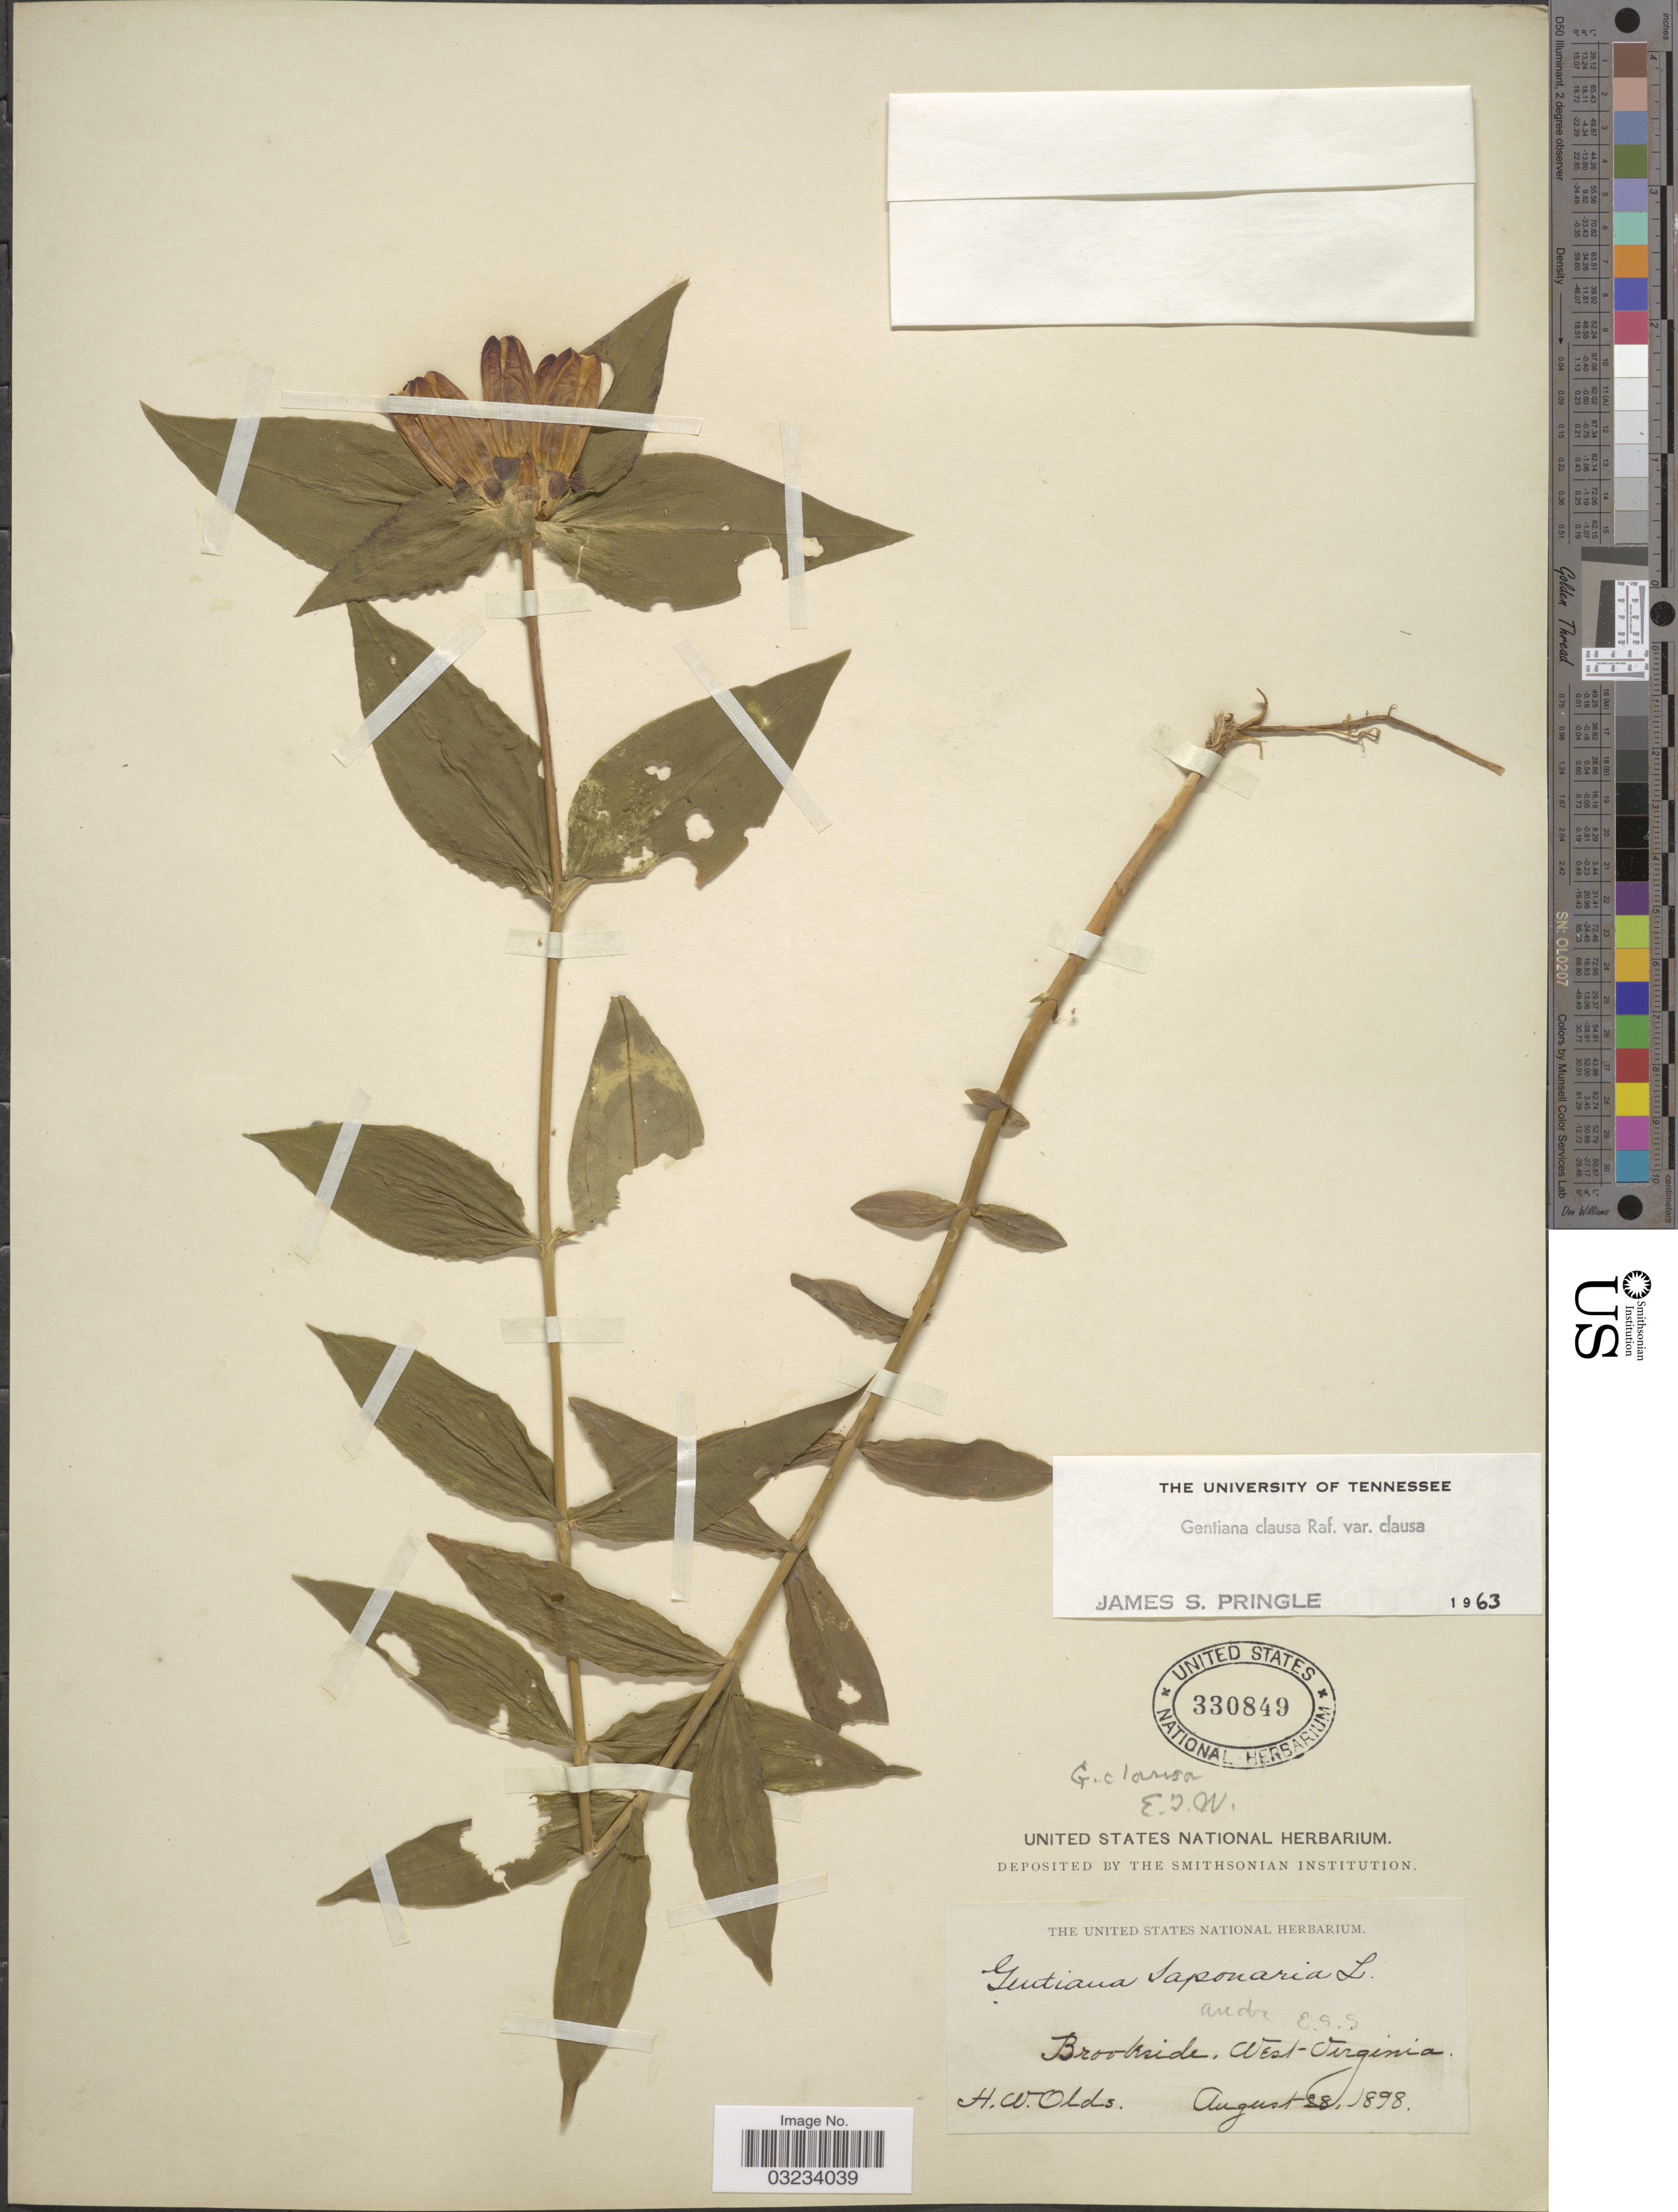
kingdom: Plantae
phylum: Tracheophyta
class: Magnoliopsida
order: Gentianales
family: Gentianaceae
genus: Gentiana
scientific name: Gentiana clausa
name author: Raf.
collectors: H. W. Olds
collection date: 1898-08-28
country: United States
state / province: West Virginia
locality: Brookside.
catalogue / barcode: US 330849